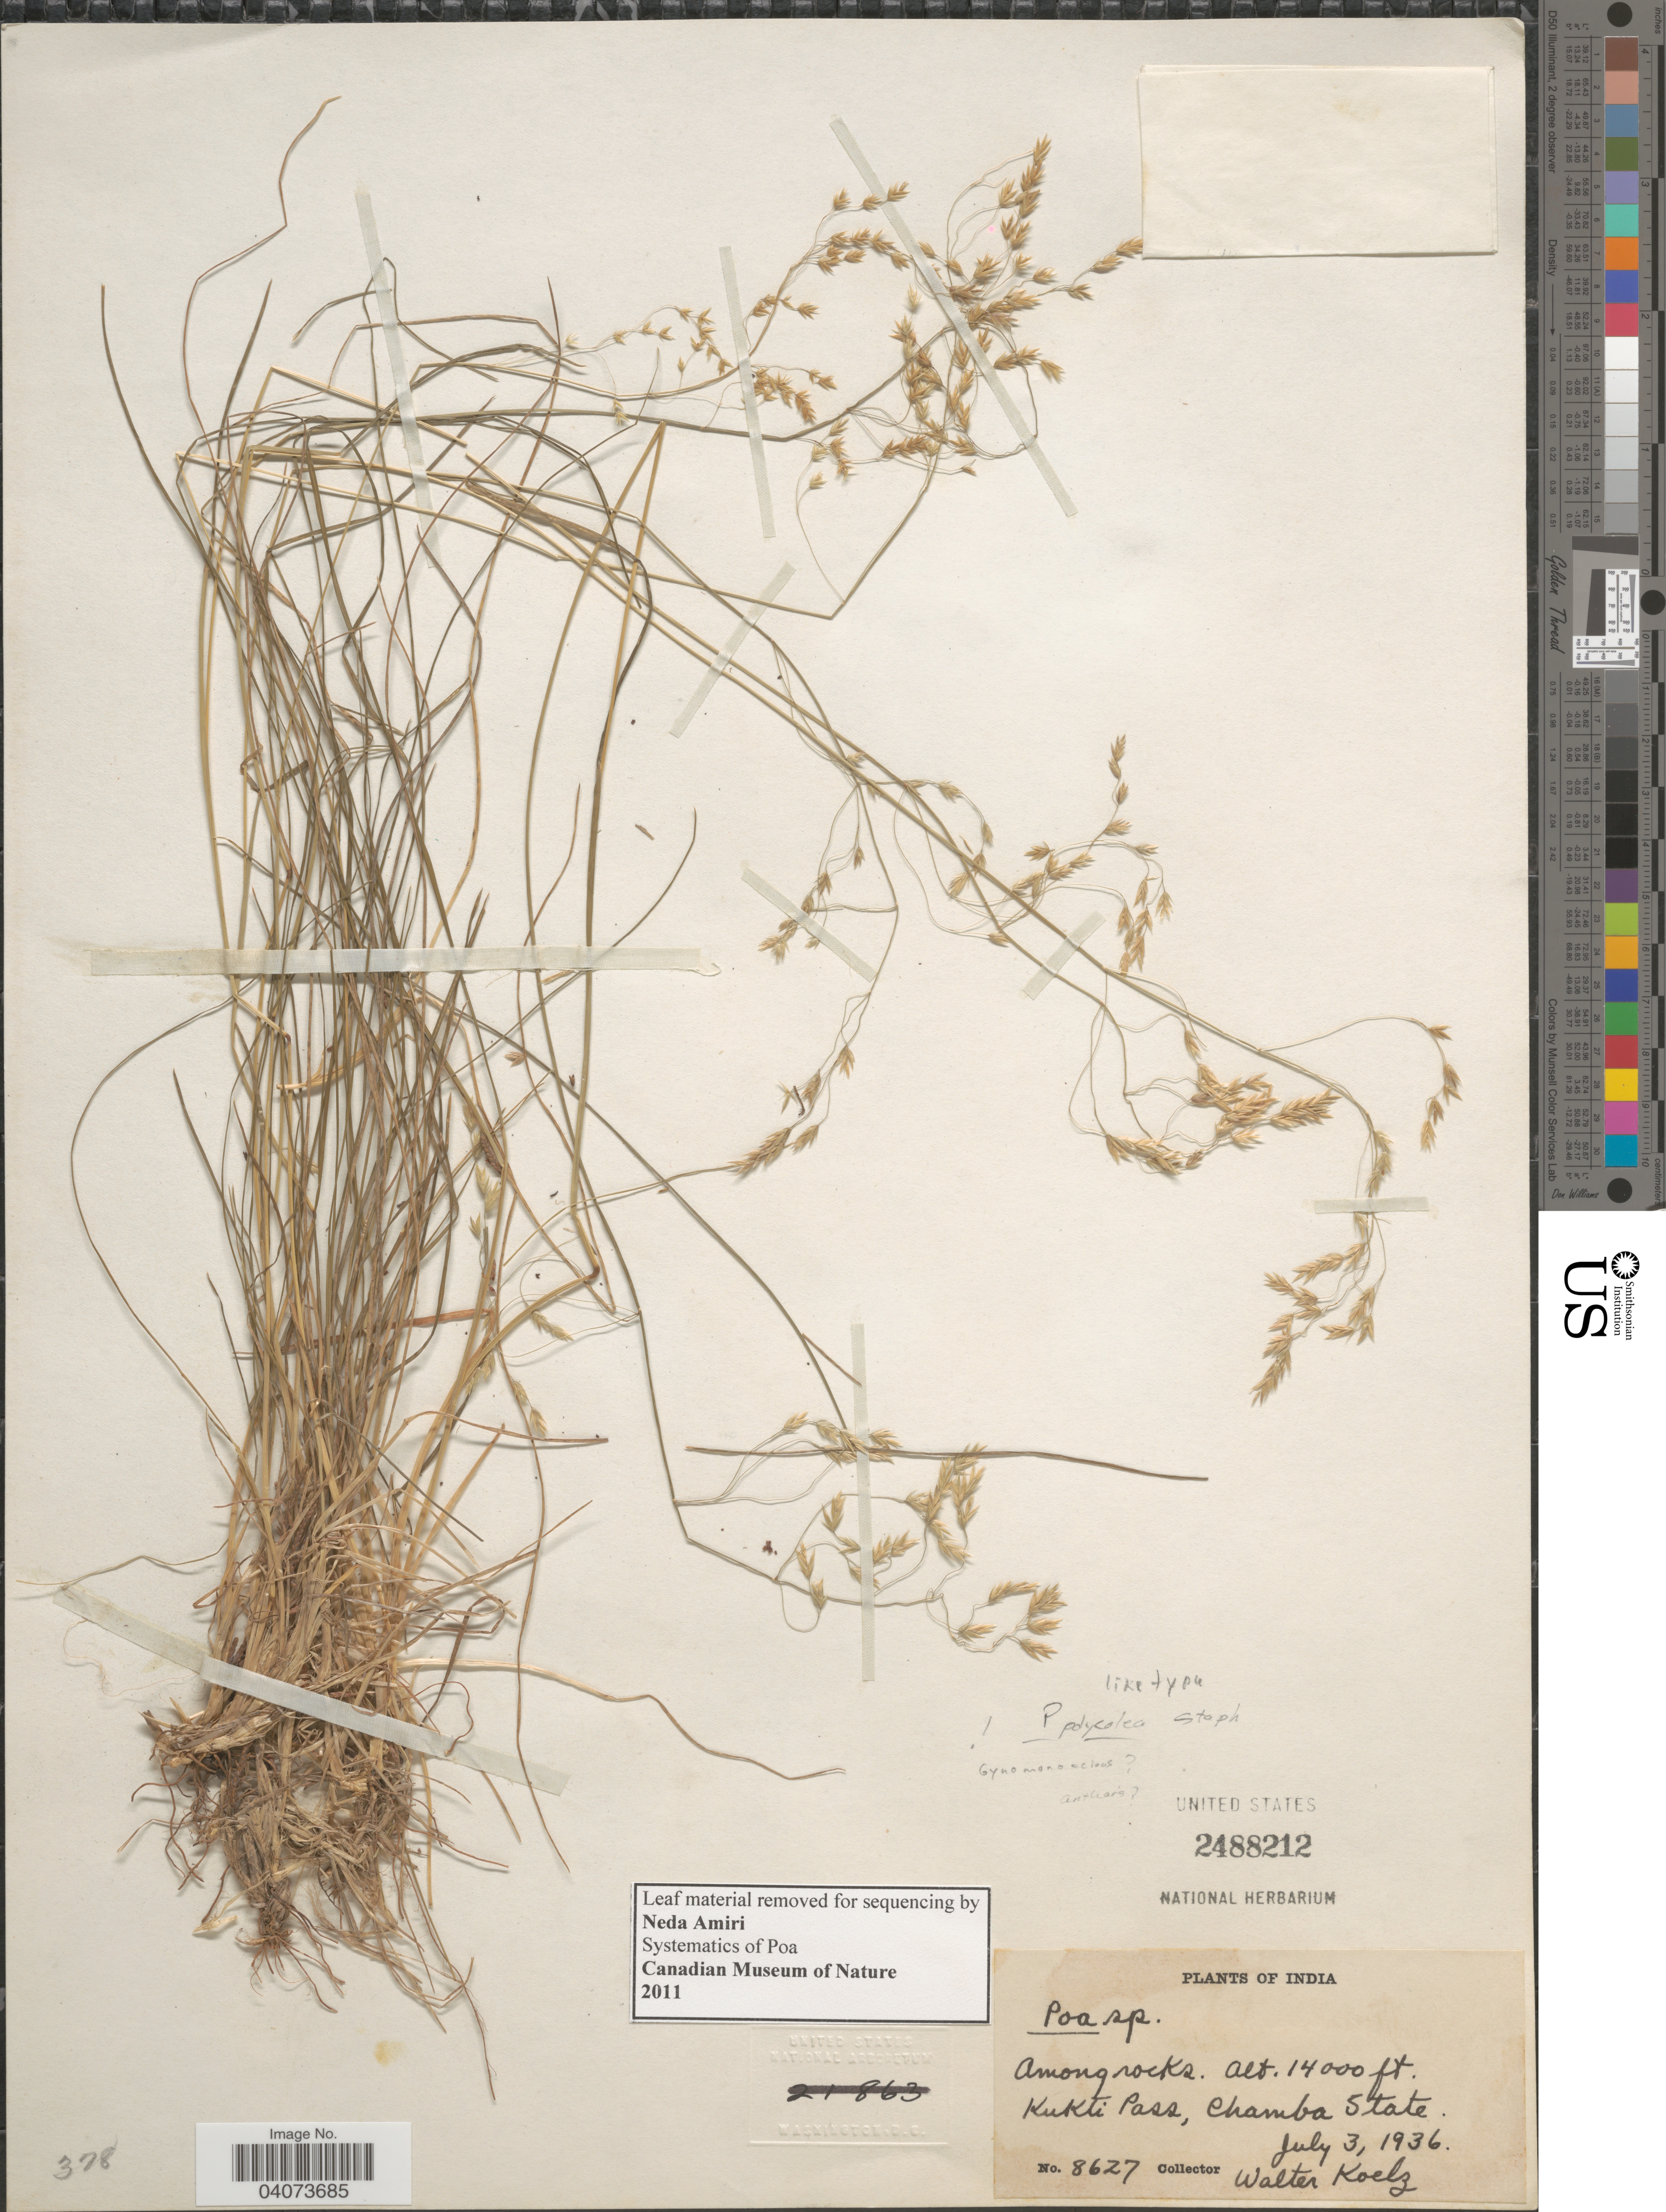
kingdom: Plantae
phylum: Tracheophyta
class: Liliopsida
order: Poales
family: Poaceae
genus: Poa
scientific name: Poa polycolea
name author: Stapf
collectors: W. N. Koelz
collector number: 8627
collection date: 1936-07-03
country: India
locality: Among rocks. Kukti Pass, Chamba State.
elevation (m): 4267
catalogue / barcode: US 2488212